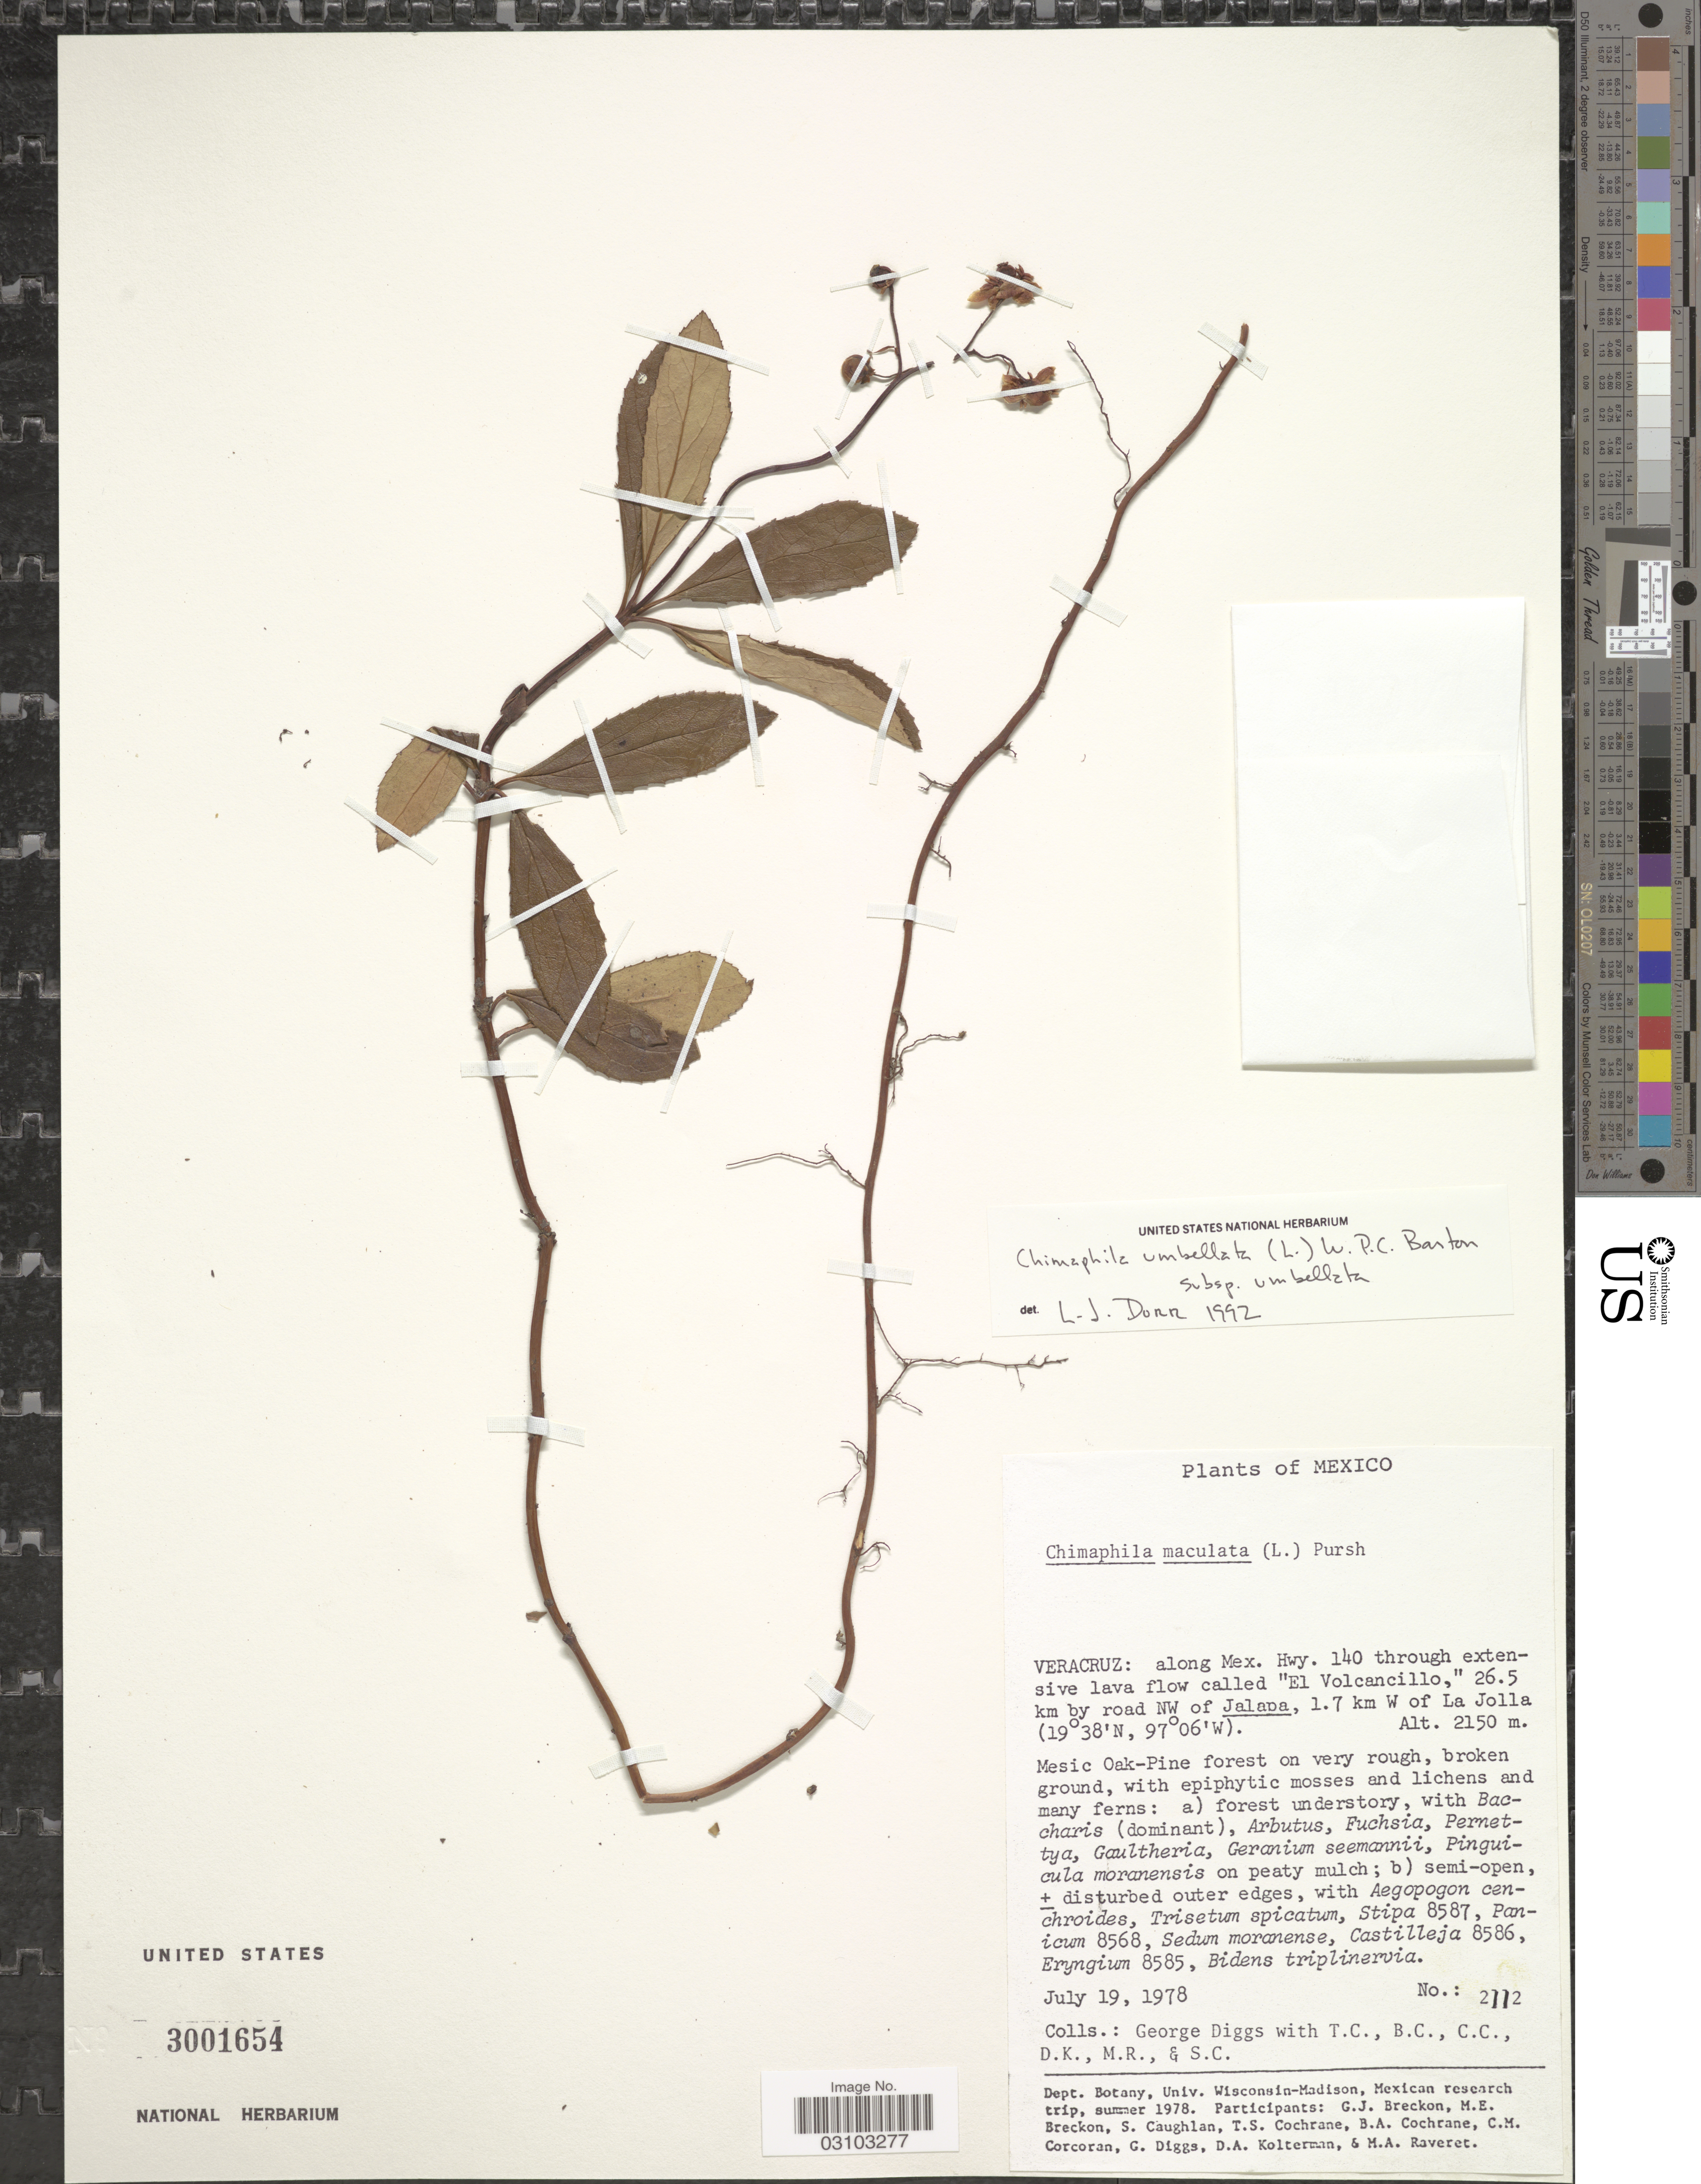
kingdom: Plantae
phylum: Tracheophyta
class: Magnoliopsida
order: Ericales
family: Ericaceae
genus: Chimaphila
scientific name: Chimaphila umbellata subsp. umbellata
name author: (L.) W.P.C. Barton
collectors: G. Diggs, T. S. Cochrane, B. Cochrane, C. Corcoran & et al.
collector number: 2112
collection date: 1978-07-19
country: Mexico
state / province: Veracruz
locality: Along Mex. Hwy. 140 through, extensive lava flow called "El Volcancillo," 26.5 km by road NW of Jalapa, 1.7 km W of La Jolla.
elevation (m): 2150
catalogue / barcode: US 3001654